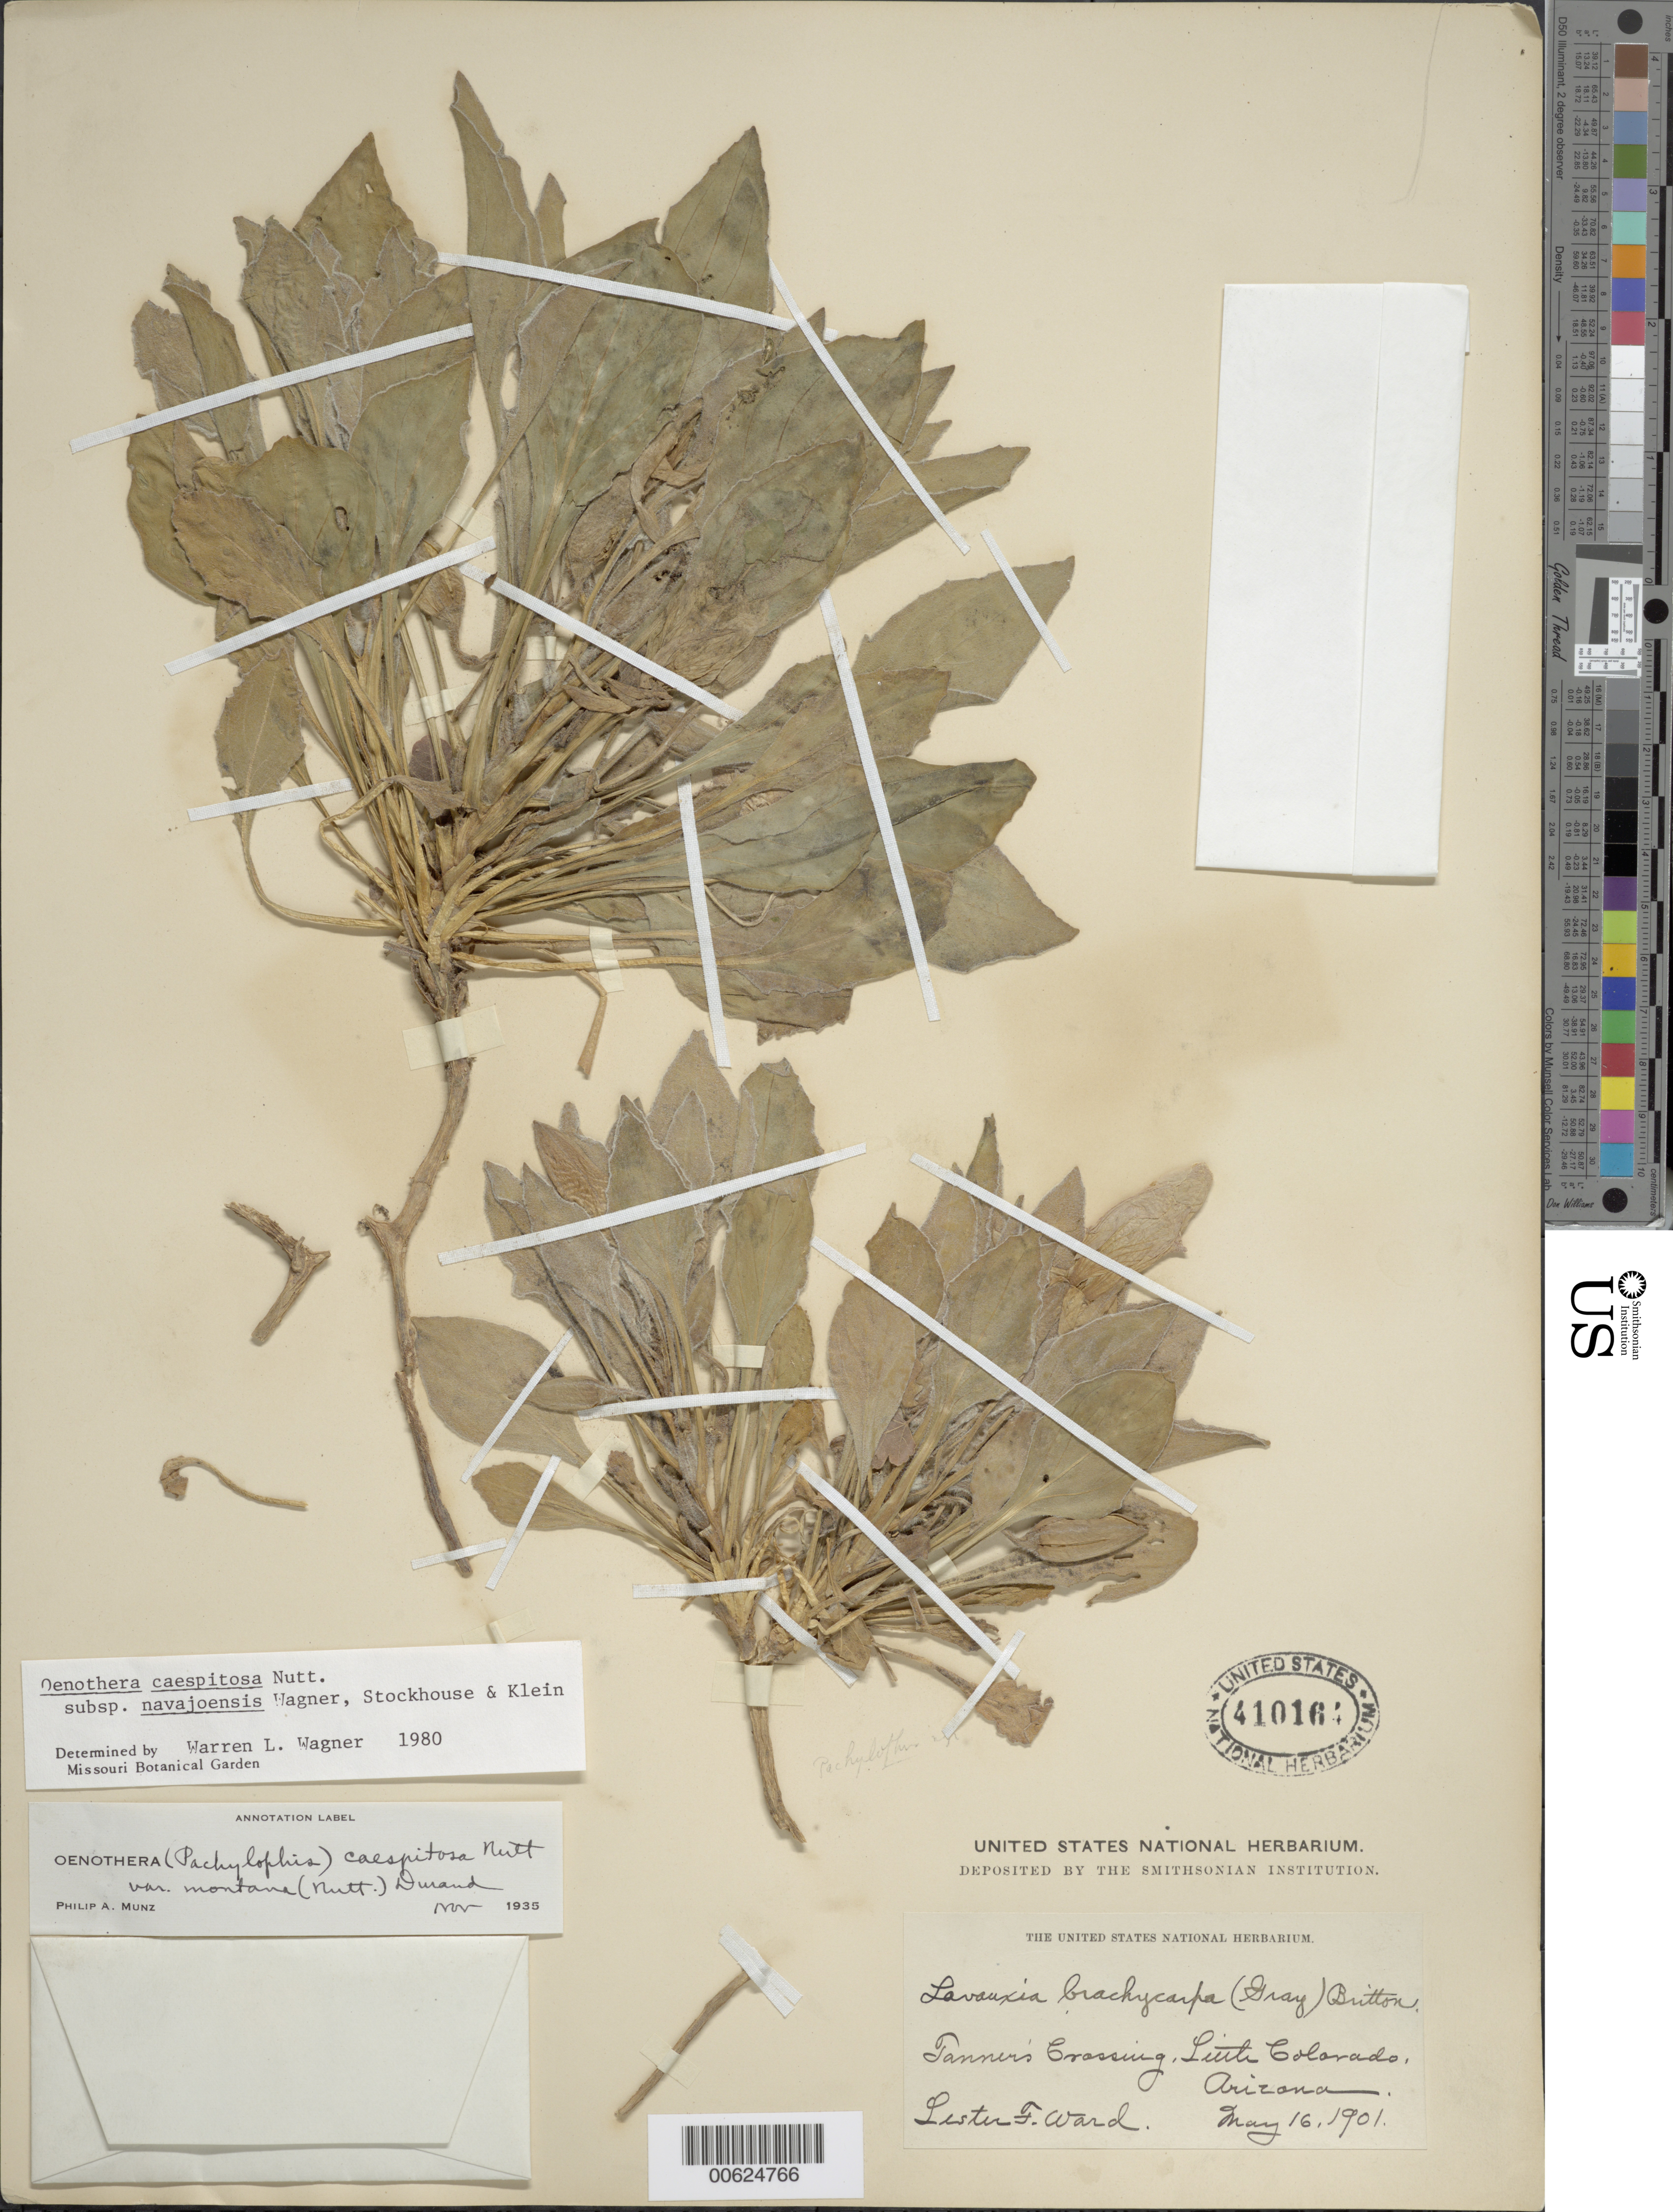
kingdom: Plantae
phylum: Tracheophyta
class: Magnoliopsida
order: Myrtales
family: Onagraceae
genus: Oenothera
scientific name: Oenothera cespitosa subsp. navajoensis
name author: W.L. Wagner et al.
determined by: Wagner, W. L., (BOT), Smithsonian Institution - National Museum of Natural History (UNITED STATES)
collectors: L. F. Ward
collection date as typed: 16 May 1901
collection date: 1901-05-16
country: United States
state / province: Arizona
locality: Tanner's Crossing, Little Colorado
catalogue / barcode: US 410164